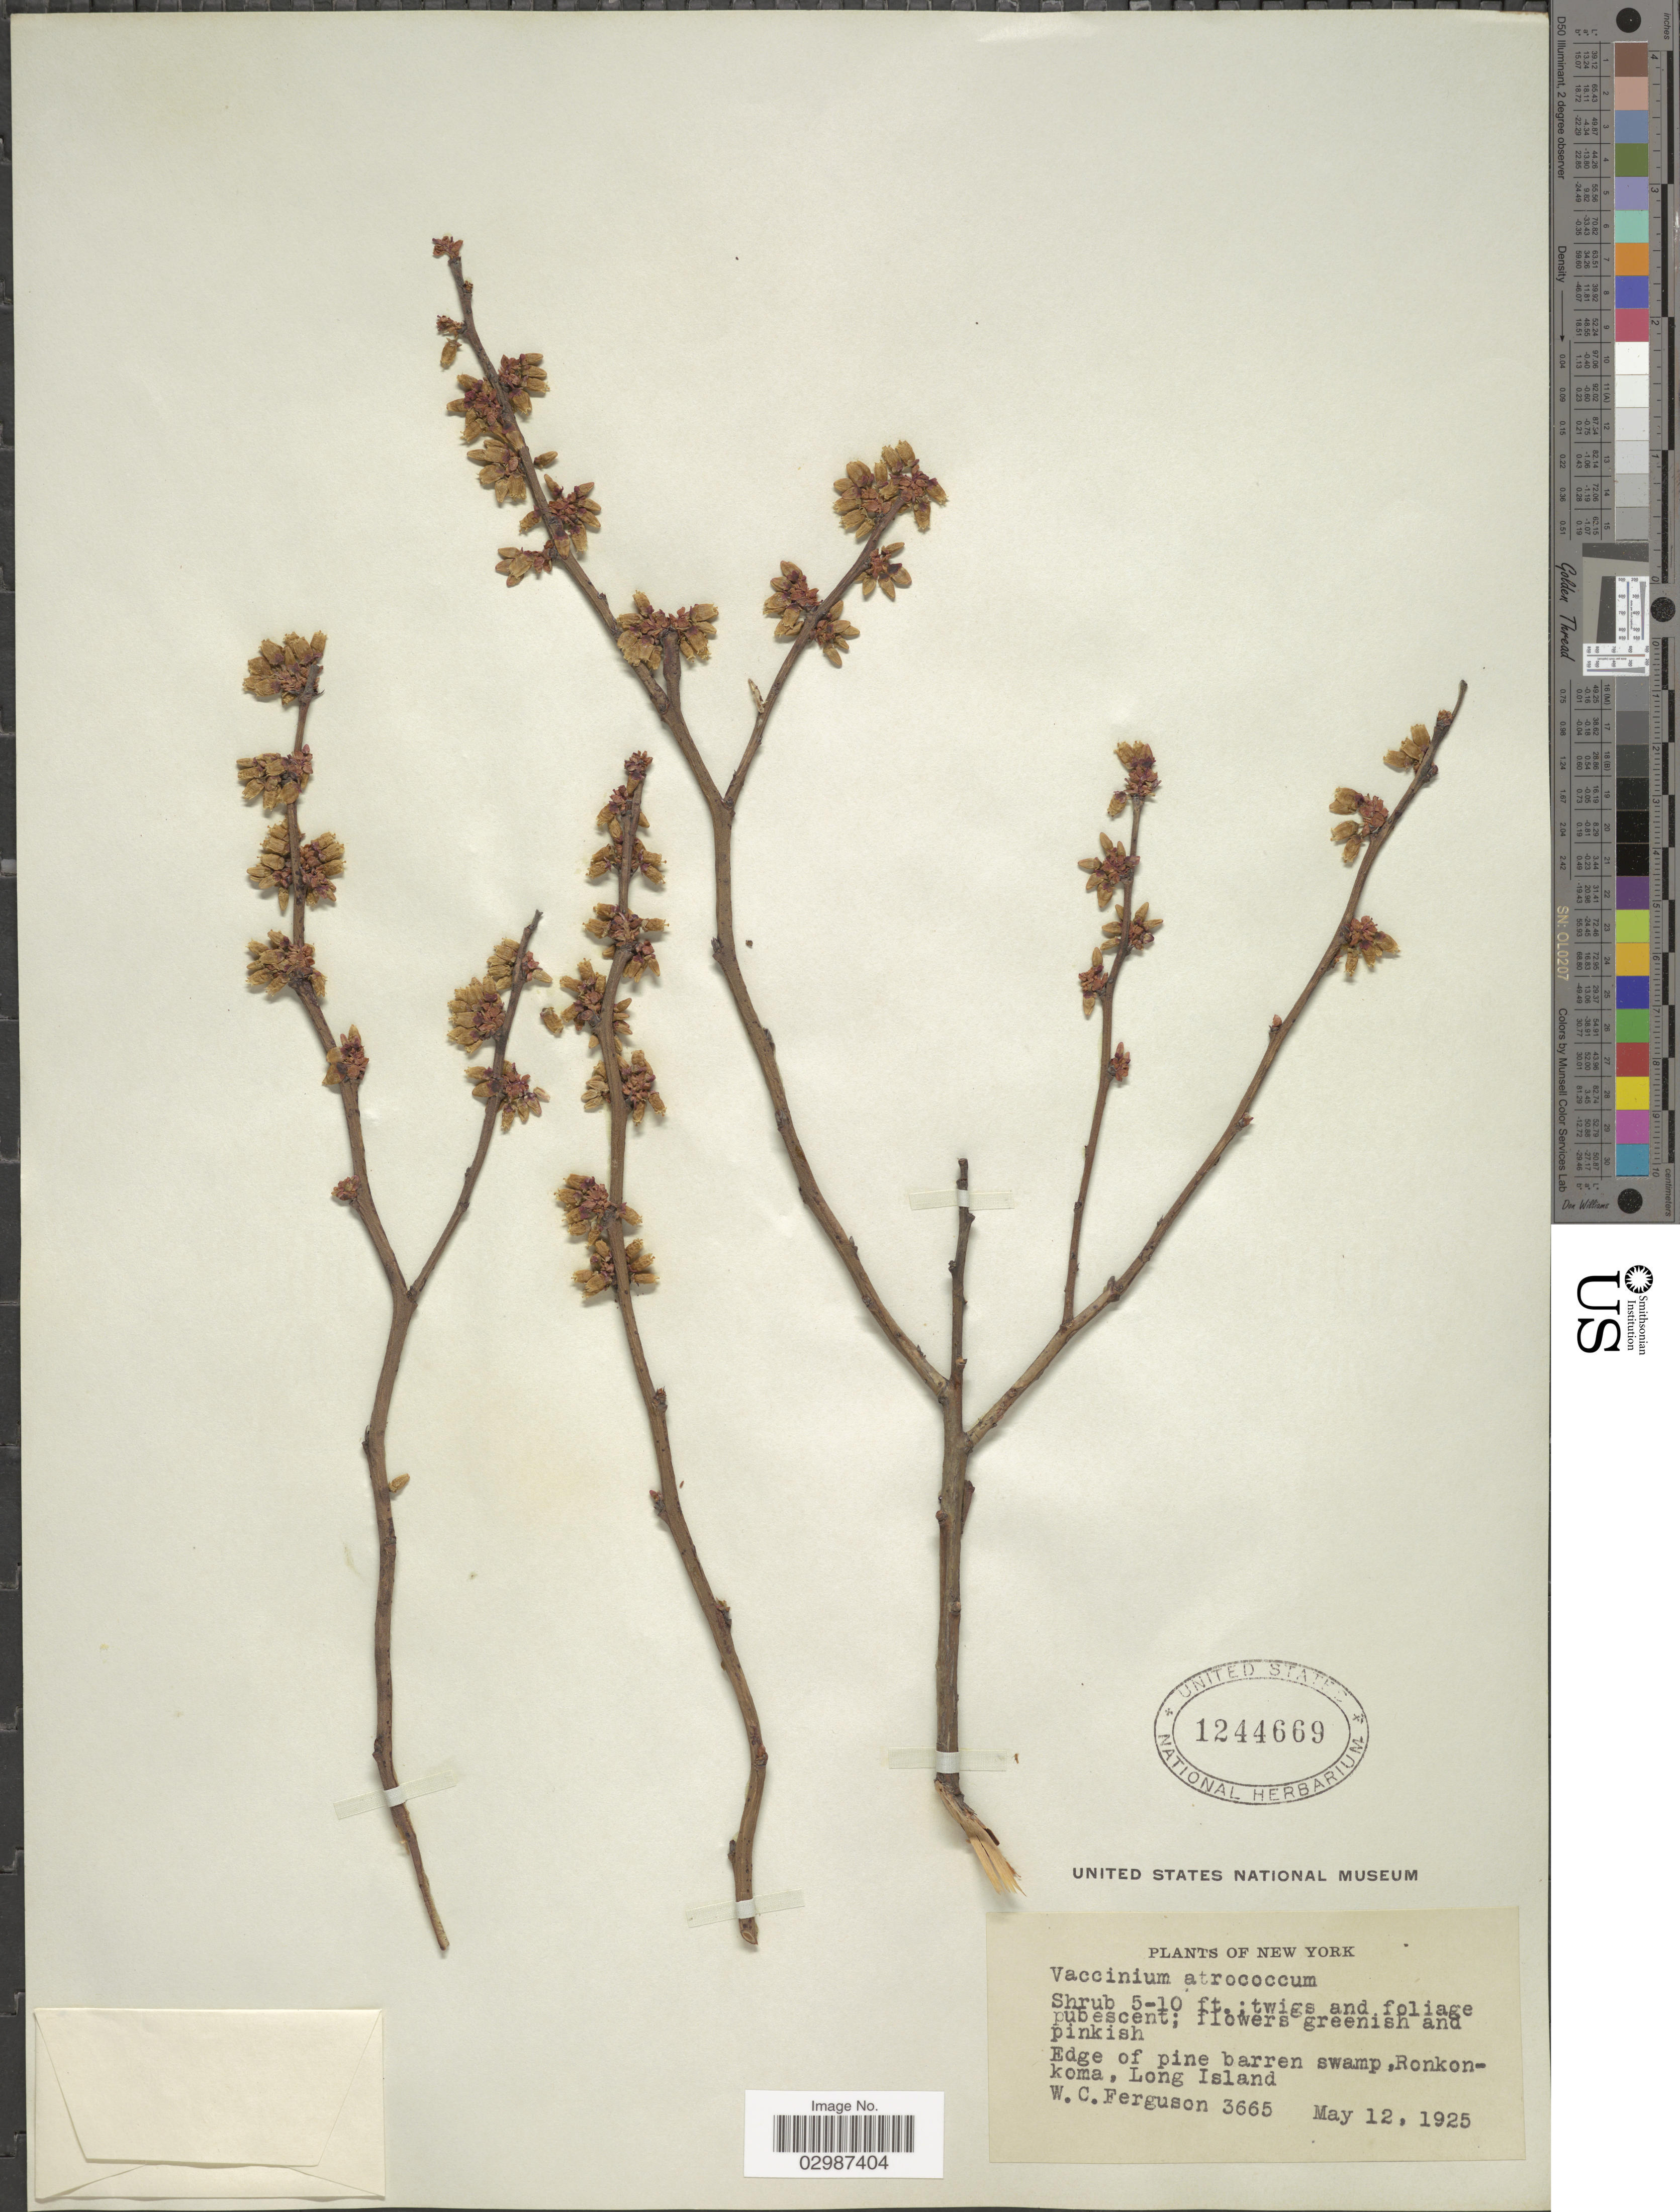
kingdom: Plantae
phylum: Tracheophyta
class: Magnoliopsida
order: Ericales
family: Ericaceae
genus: Vaccinium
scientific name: Vaccinium atrococcum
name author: (A. Gray) A. Heller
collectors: W. Ferguson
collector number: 3665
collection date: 1925-05-12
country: United States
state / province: New York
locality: Edge of pine barren swamp, Ronkonkoma, Long Island.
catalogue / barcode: US 1244669